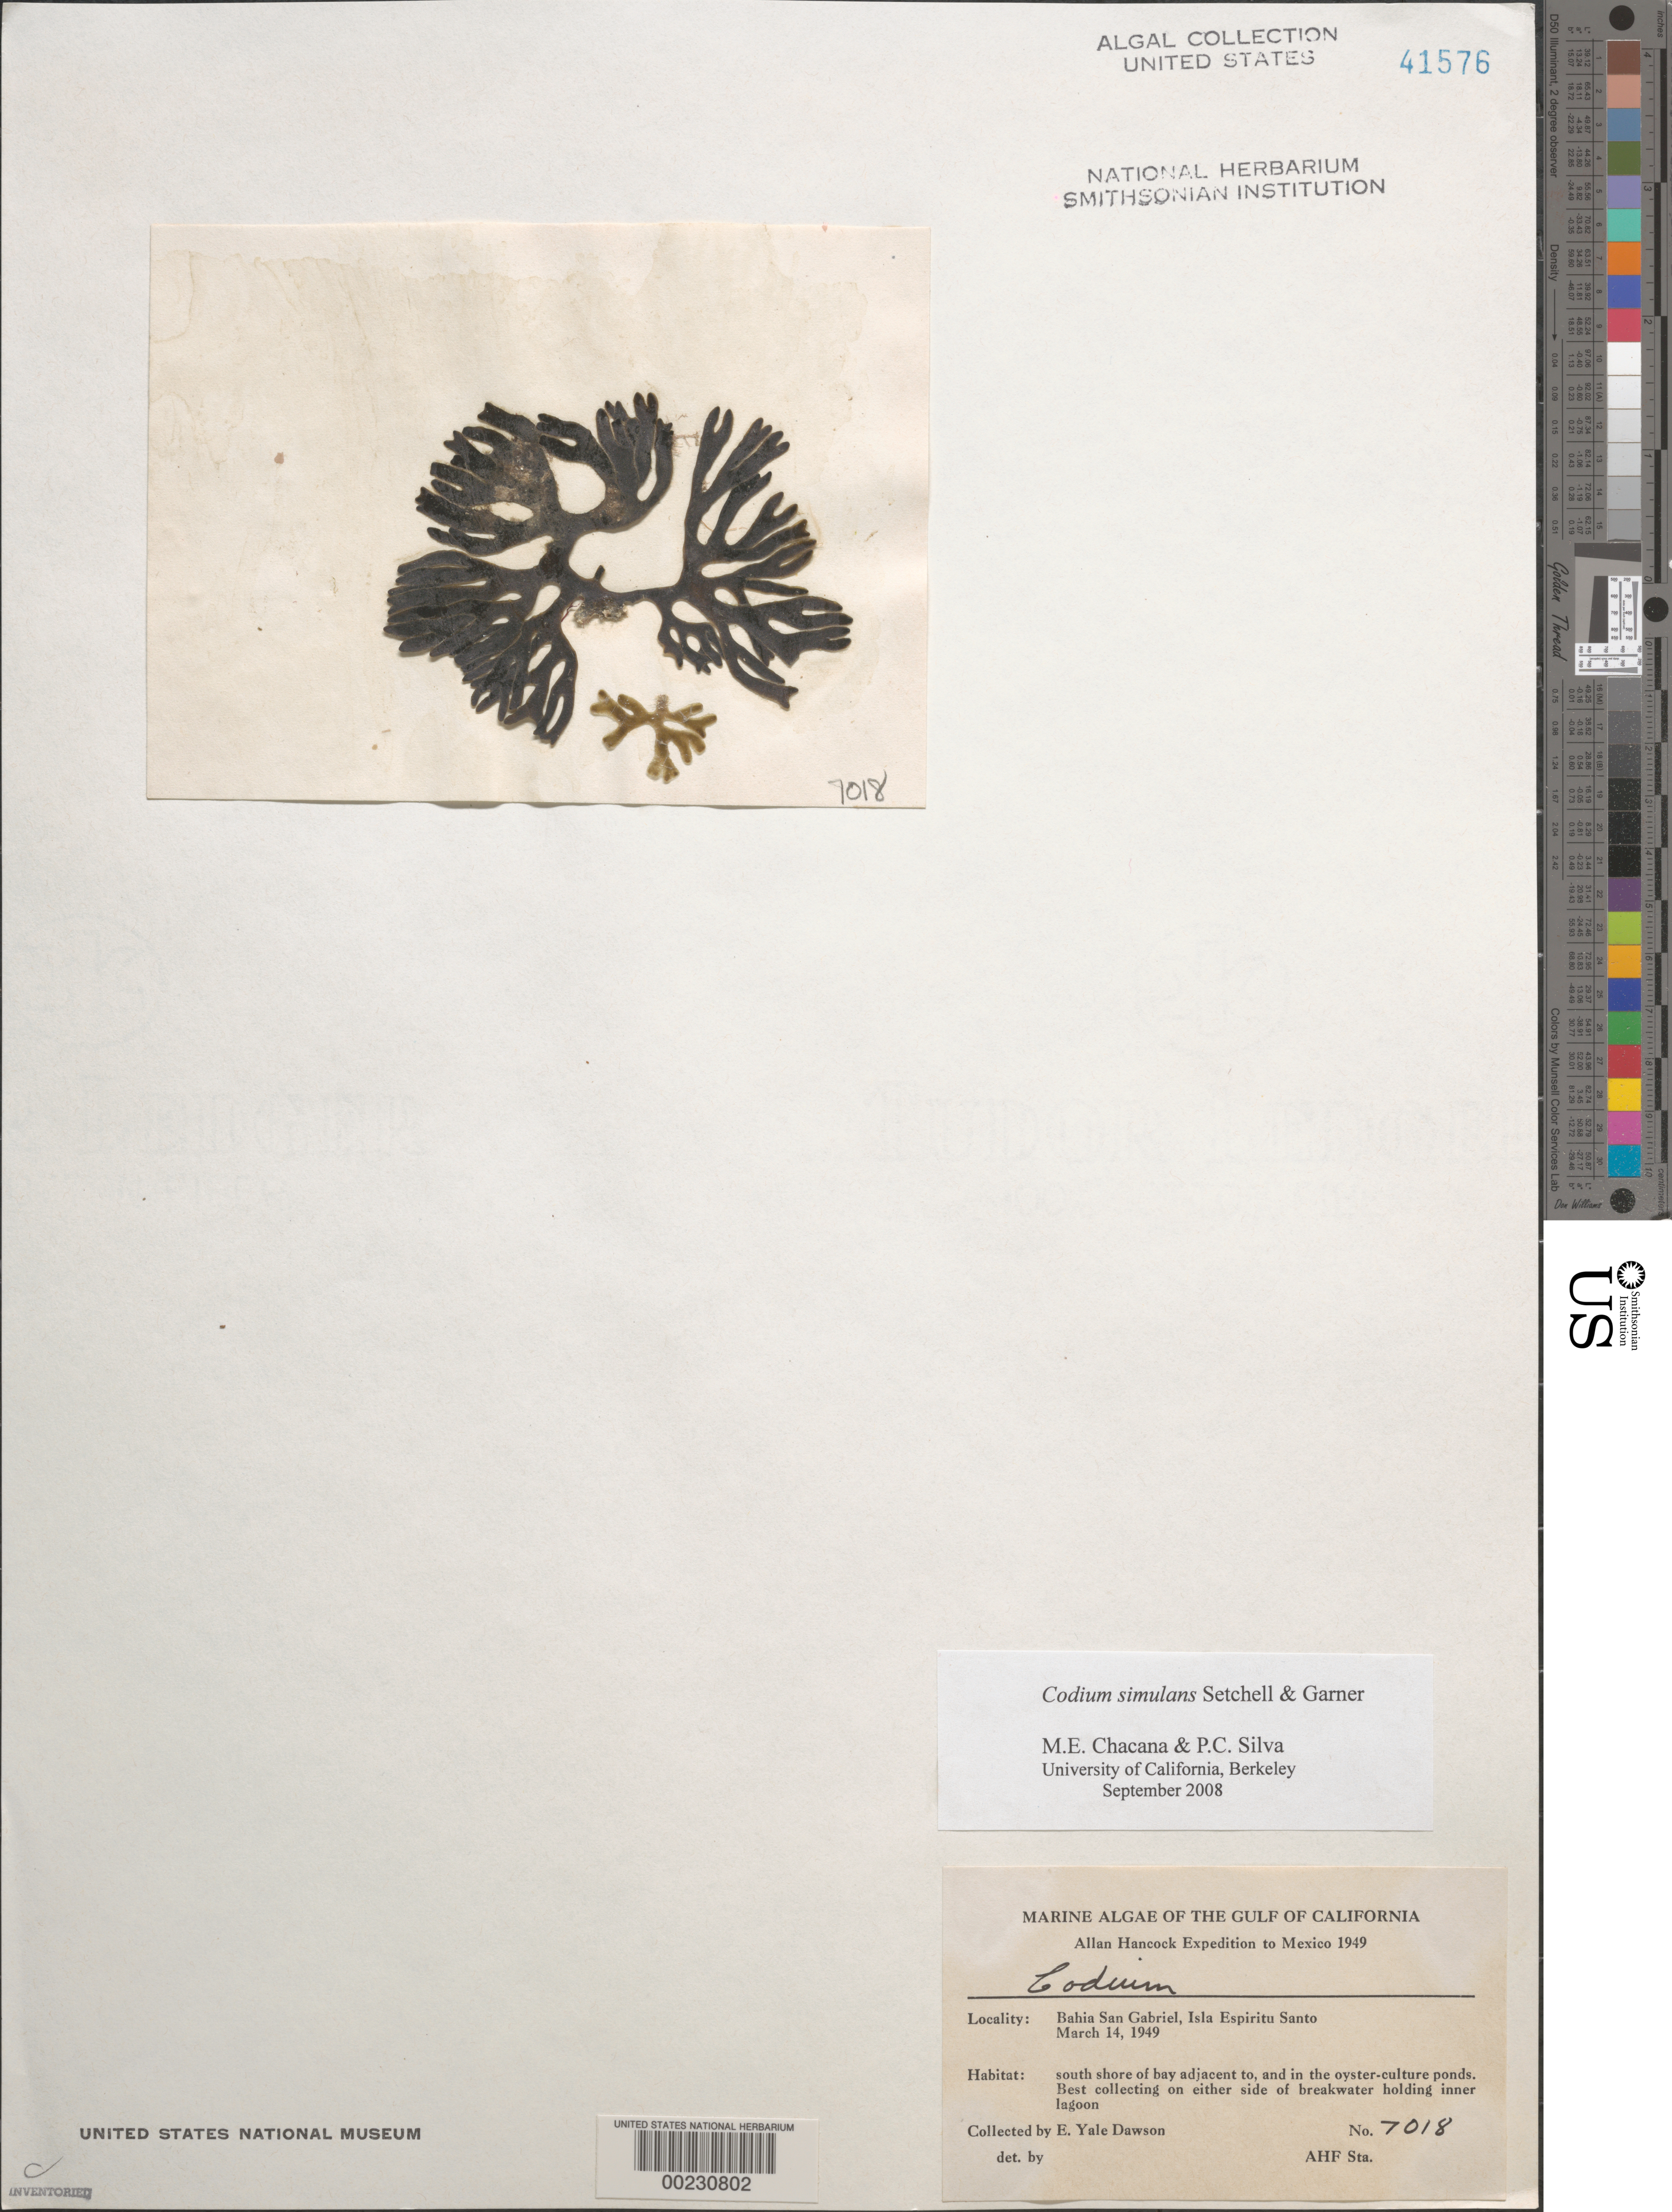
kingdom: Plantae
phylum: Chlorophyta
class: Ulvophyceae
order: Bryopsidales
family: Codiaceae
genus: Codium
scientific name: Codium simulans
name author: Setch. & N.L. Gardner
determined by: Chacana, M. E.; Silva, P. C.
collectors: E. Y. Dawson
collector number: EYD 7018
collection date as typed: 14 Mar 1949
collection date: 1949-03-14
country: Mexico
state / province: Baja California Sur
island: Isla Espiritu Santo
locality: Bahia San Gabriel, south shore of bay adjacent to, and in the oyster-culture ponds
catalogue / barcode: US 41576